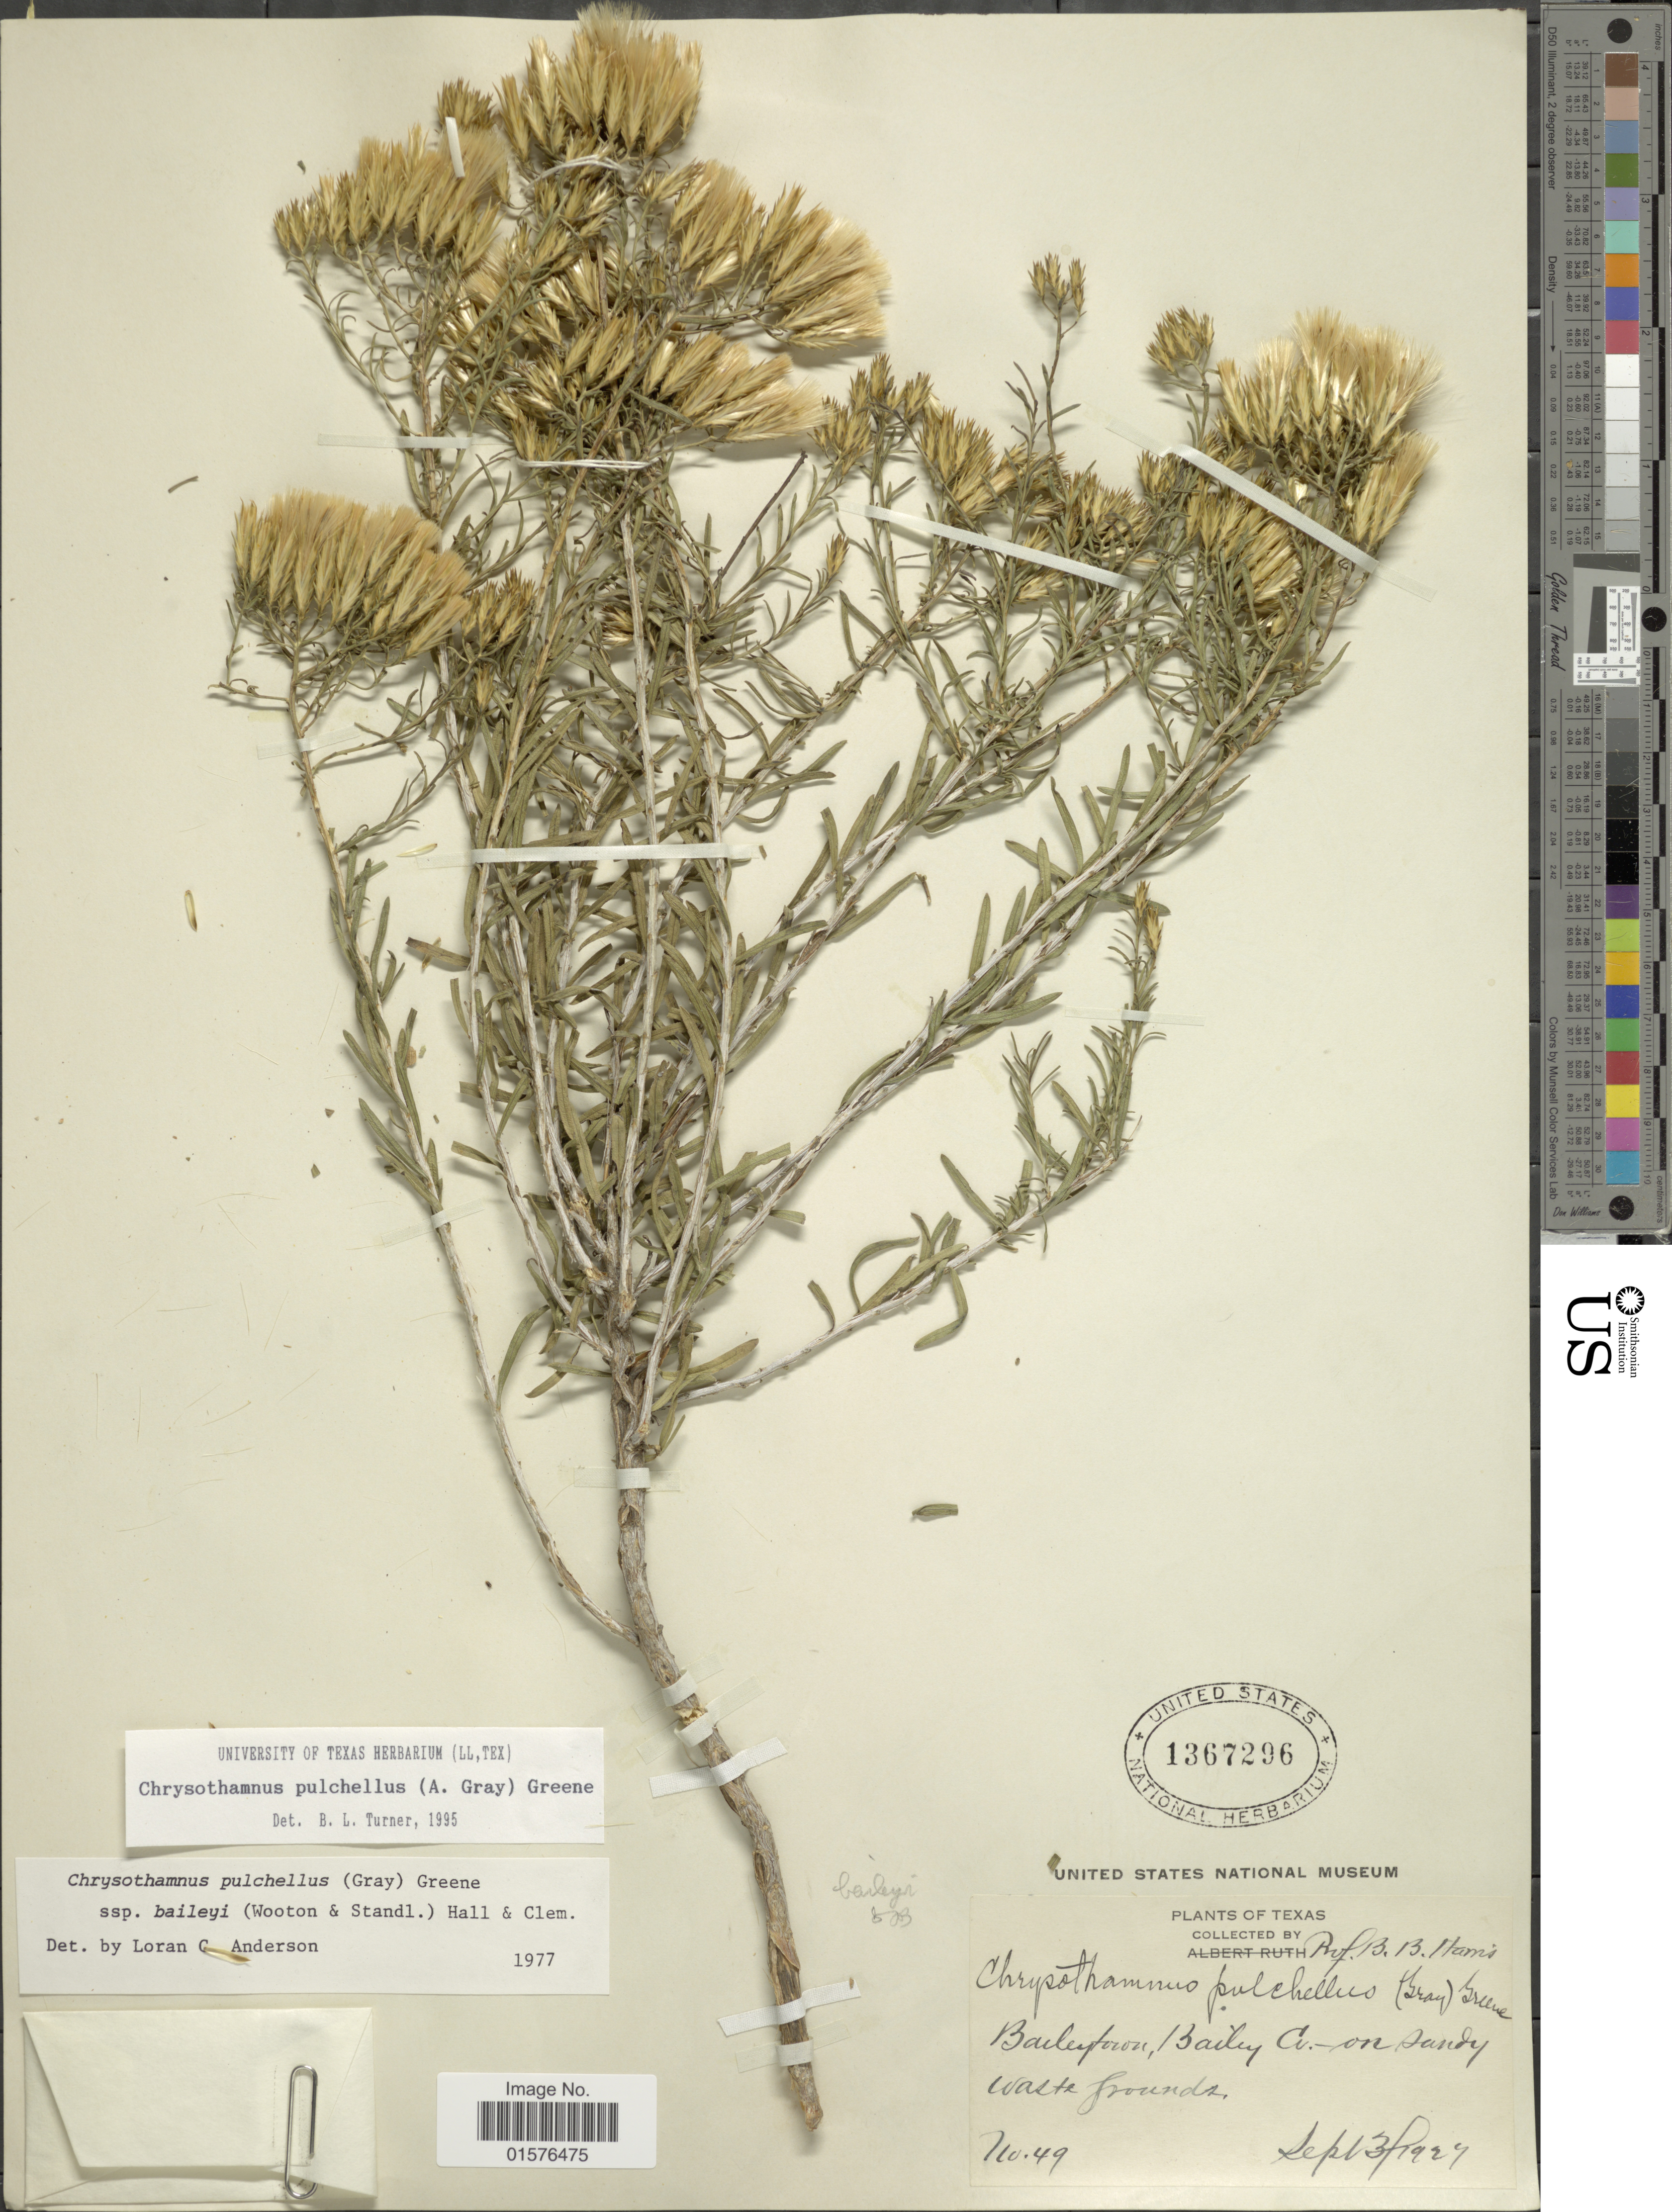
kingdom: Plantae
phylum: Tracheophyta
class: Magnoliopsida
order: Asterales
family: Asteraceae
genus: Lorandersonia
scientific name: Lorandersonia baileyi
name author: (Wooton & Standl.) et al.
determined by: Urbatsch, Lowell E., Curator (LSU), Louisiana State University (UNITED STATES)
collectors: B. B. Harris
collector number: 49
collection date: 1924-09-03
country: United States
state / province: Texas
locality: Baileytown, Bailey Co.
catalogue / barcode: US 1367296